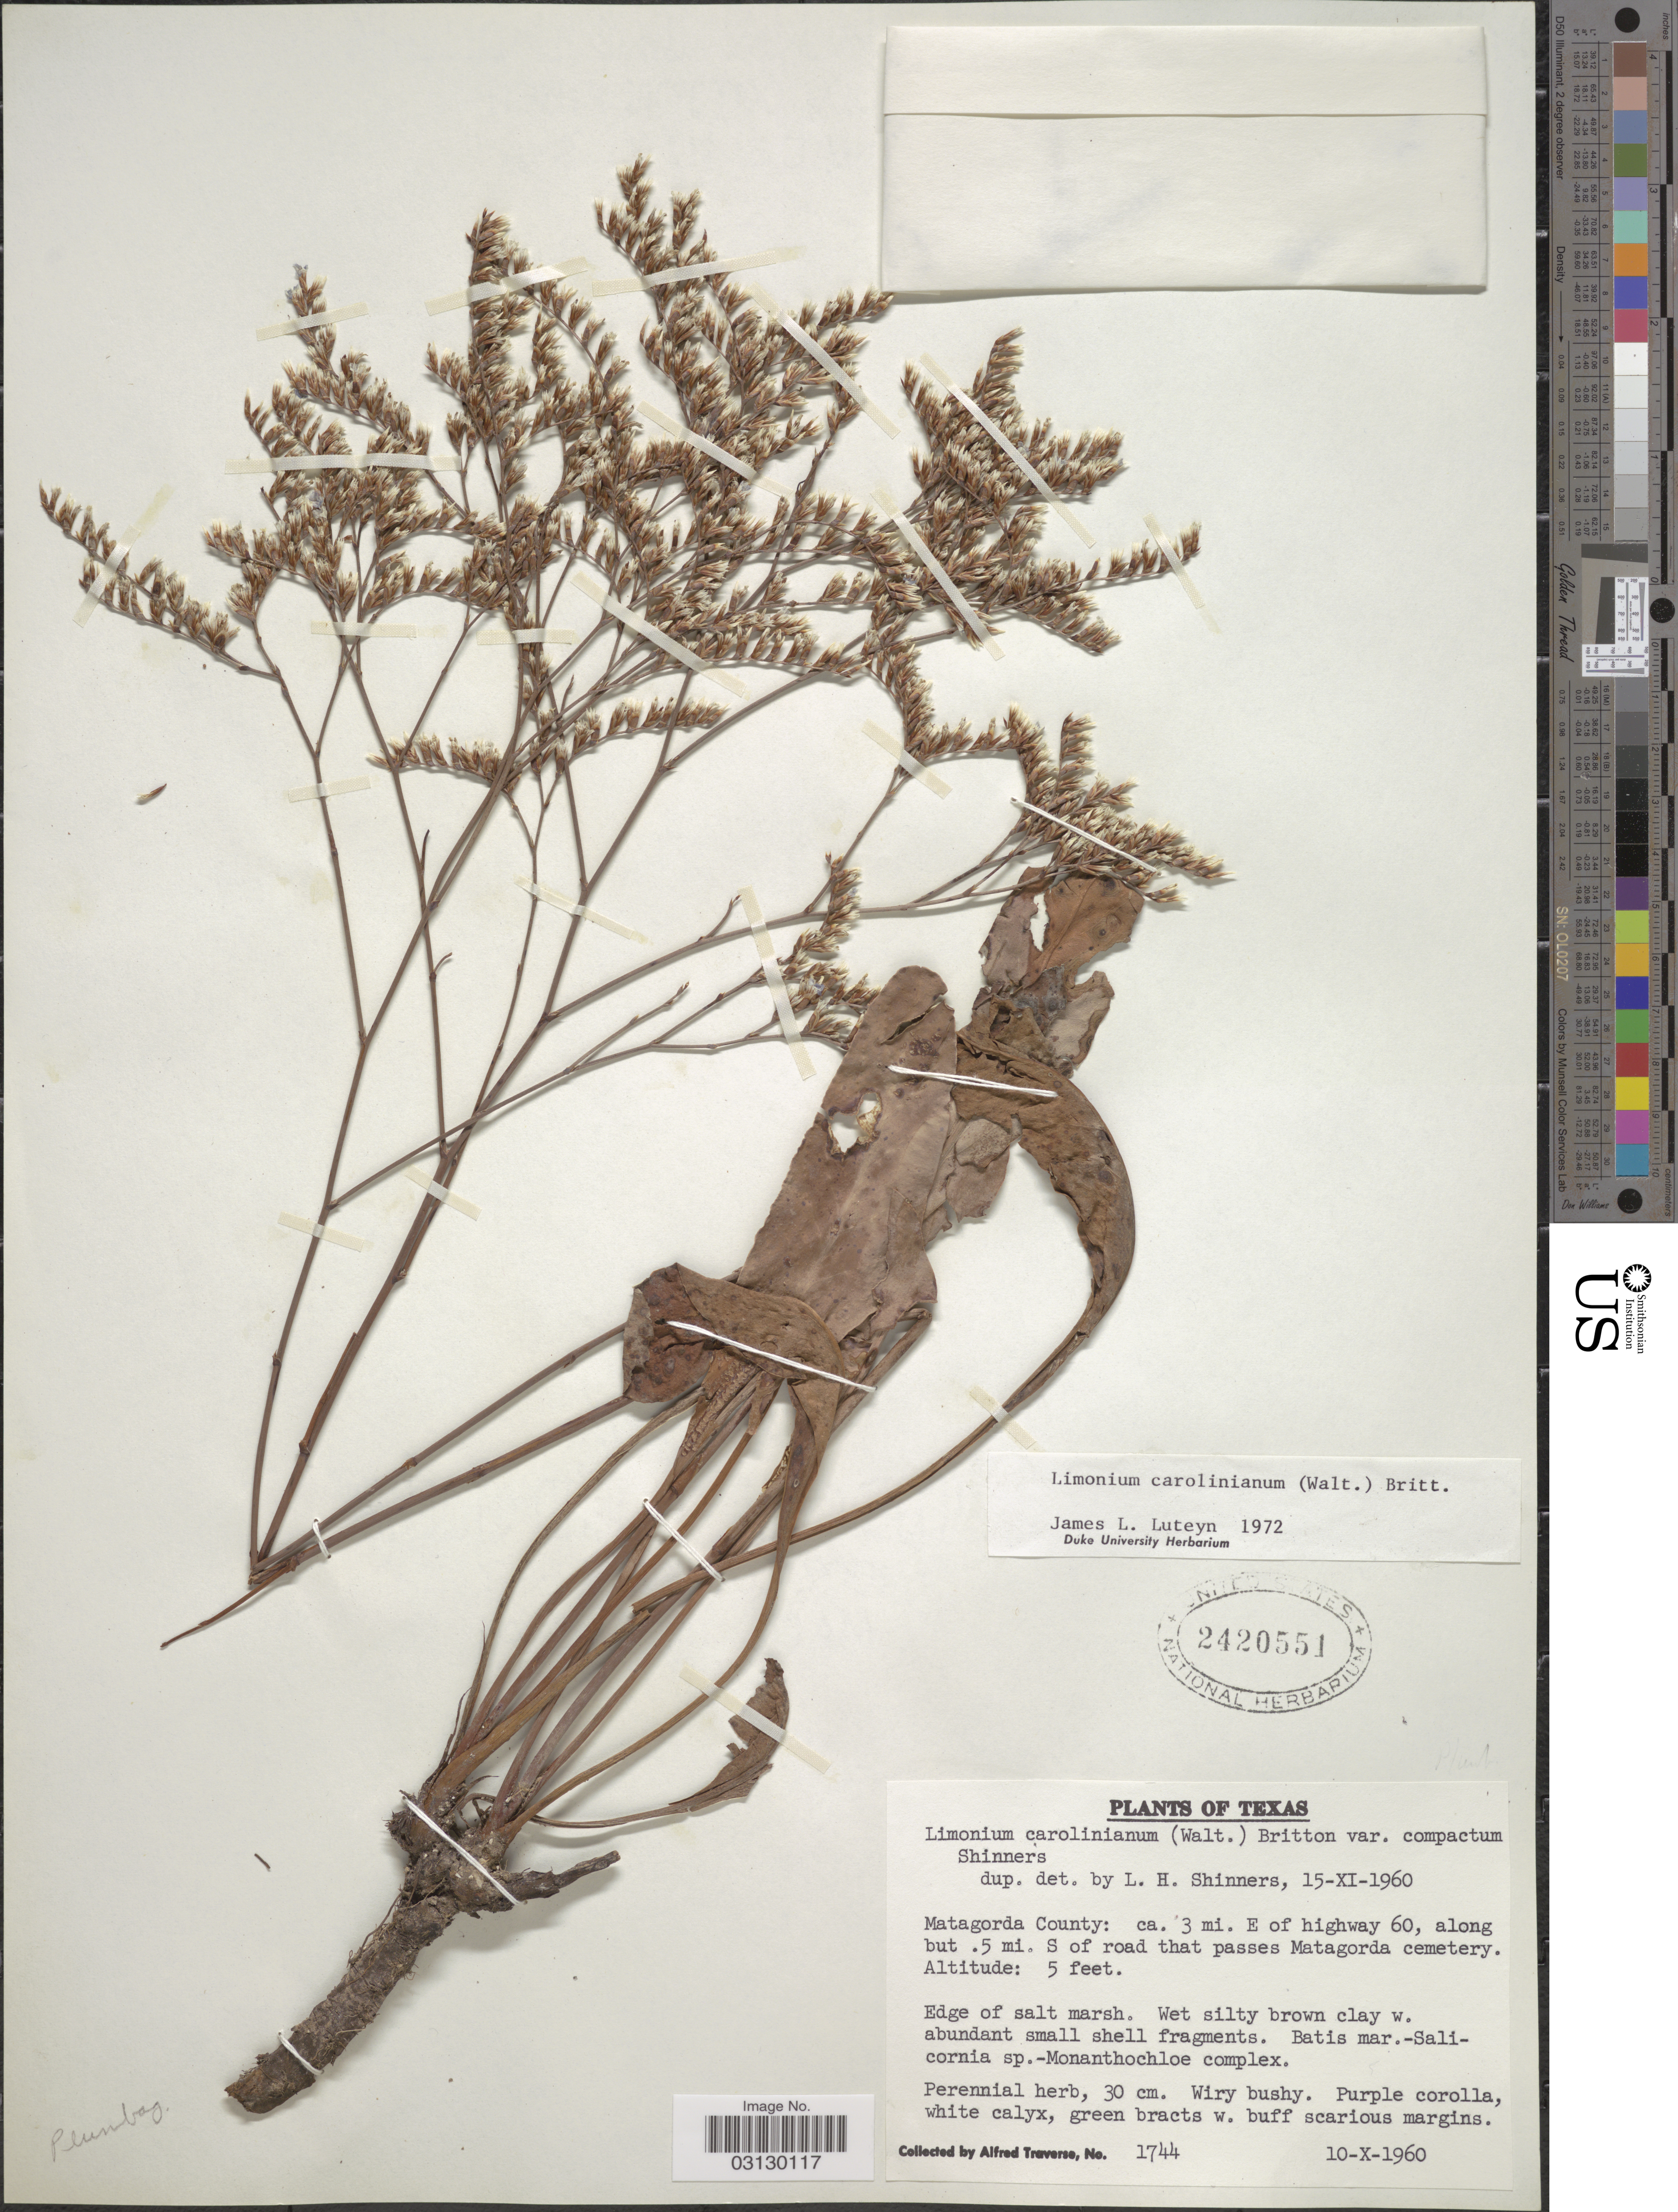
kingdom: Plantae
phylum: Tracheophyta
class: Magnoliopsida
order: Caryophyllales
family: Plumbaginaceae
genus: Limonium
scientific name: Limonium carolinianum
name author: (Walter) Britton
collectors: A. Traverse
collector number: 1744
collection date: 1960-10-10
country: United States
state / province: Texas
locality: Matagorda County: ca. 3 mi. E of highway 60, along but .5 mi. S of road that passes Matagorda cemetery.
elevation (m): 2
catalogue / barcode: US 2420551